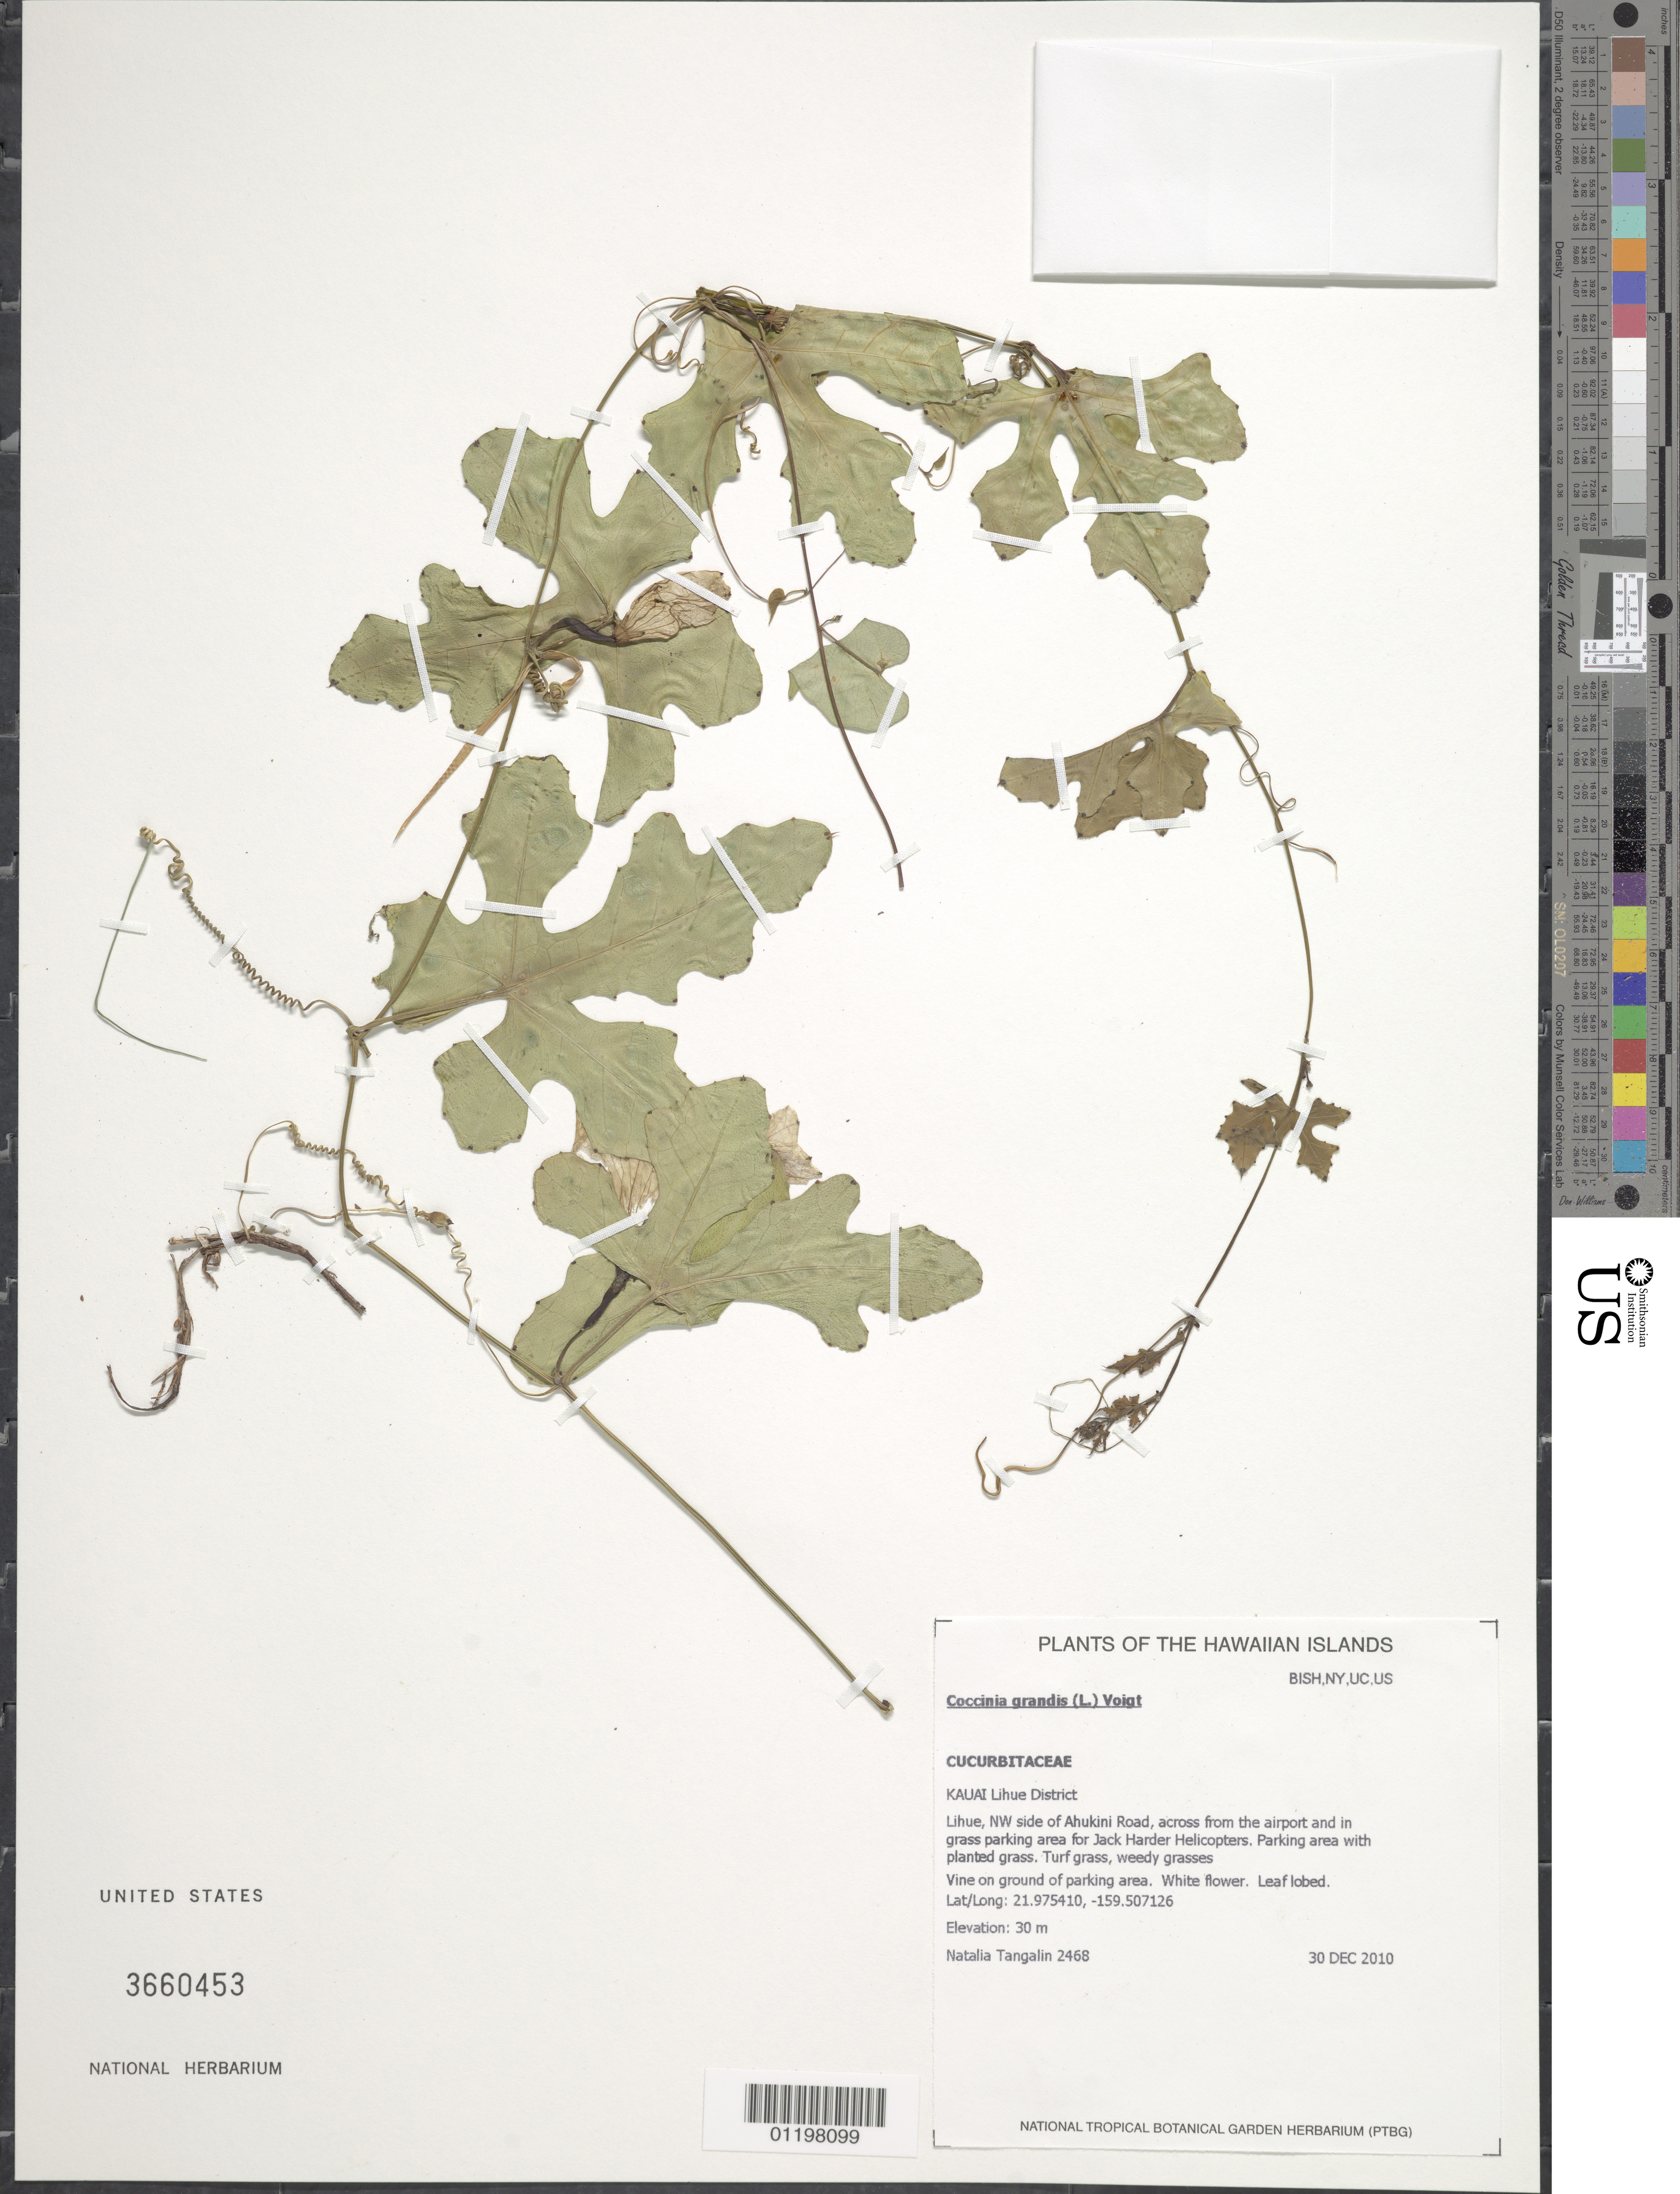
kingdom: Plantae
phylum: Tracheophyta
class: Magnoliopsida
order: Cucurbitales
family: Cucurbitaceae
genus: Coccinia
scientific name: Coccinia grandis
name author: (L.) Voigt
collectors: N. Tangalin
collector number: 2468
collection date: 2010-12-30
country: United States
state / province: Hawaii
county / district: Kauai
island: Kaua'i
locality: Lihue District, Lihue, NW side of Ahukini Road, across from the airport and in grass parking area for Jack Harder Helicopters, parking area with planted grass.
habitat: Parking area.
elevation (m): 30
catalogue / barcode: US 3660453